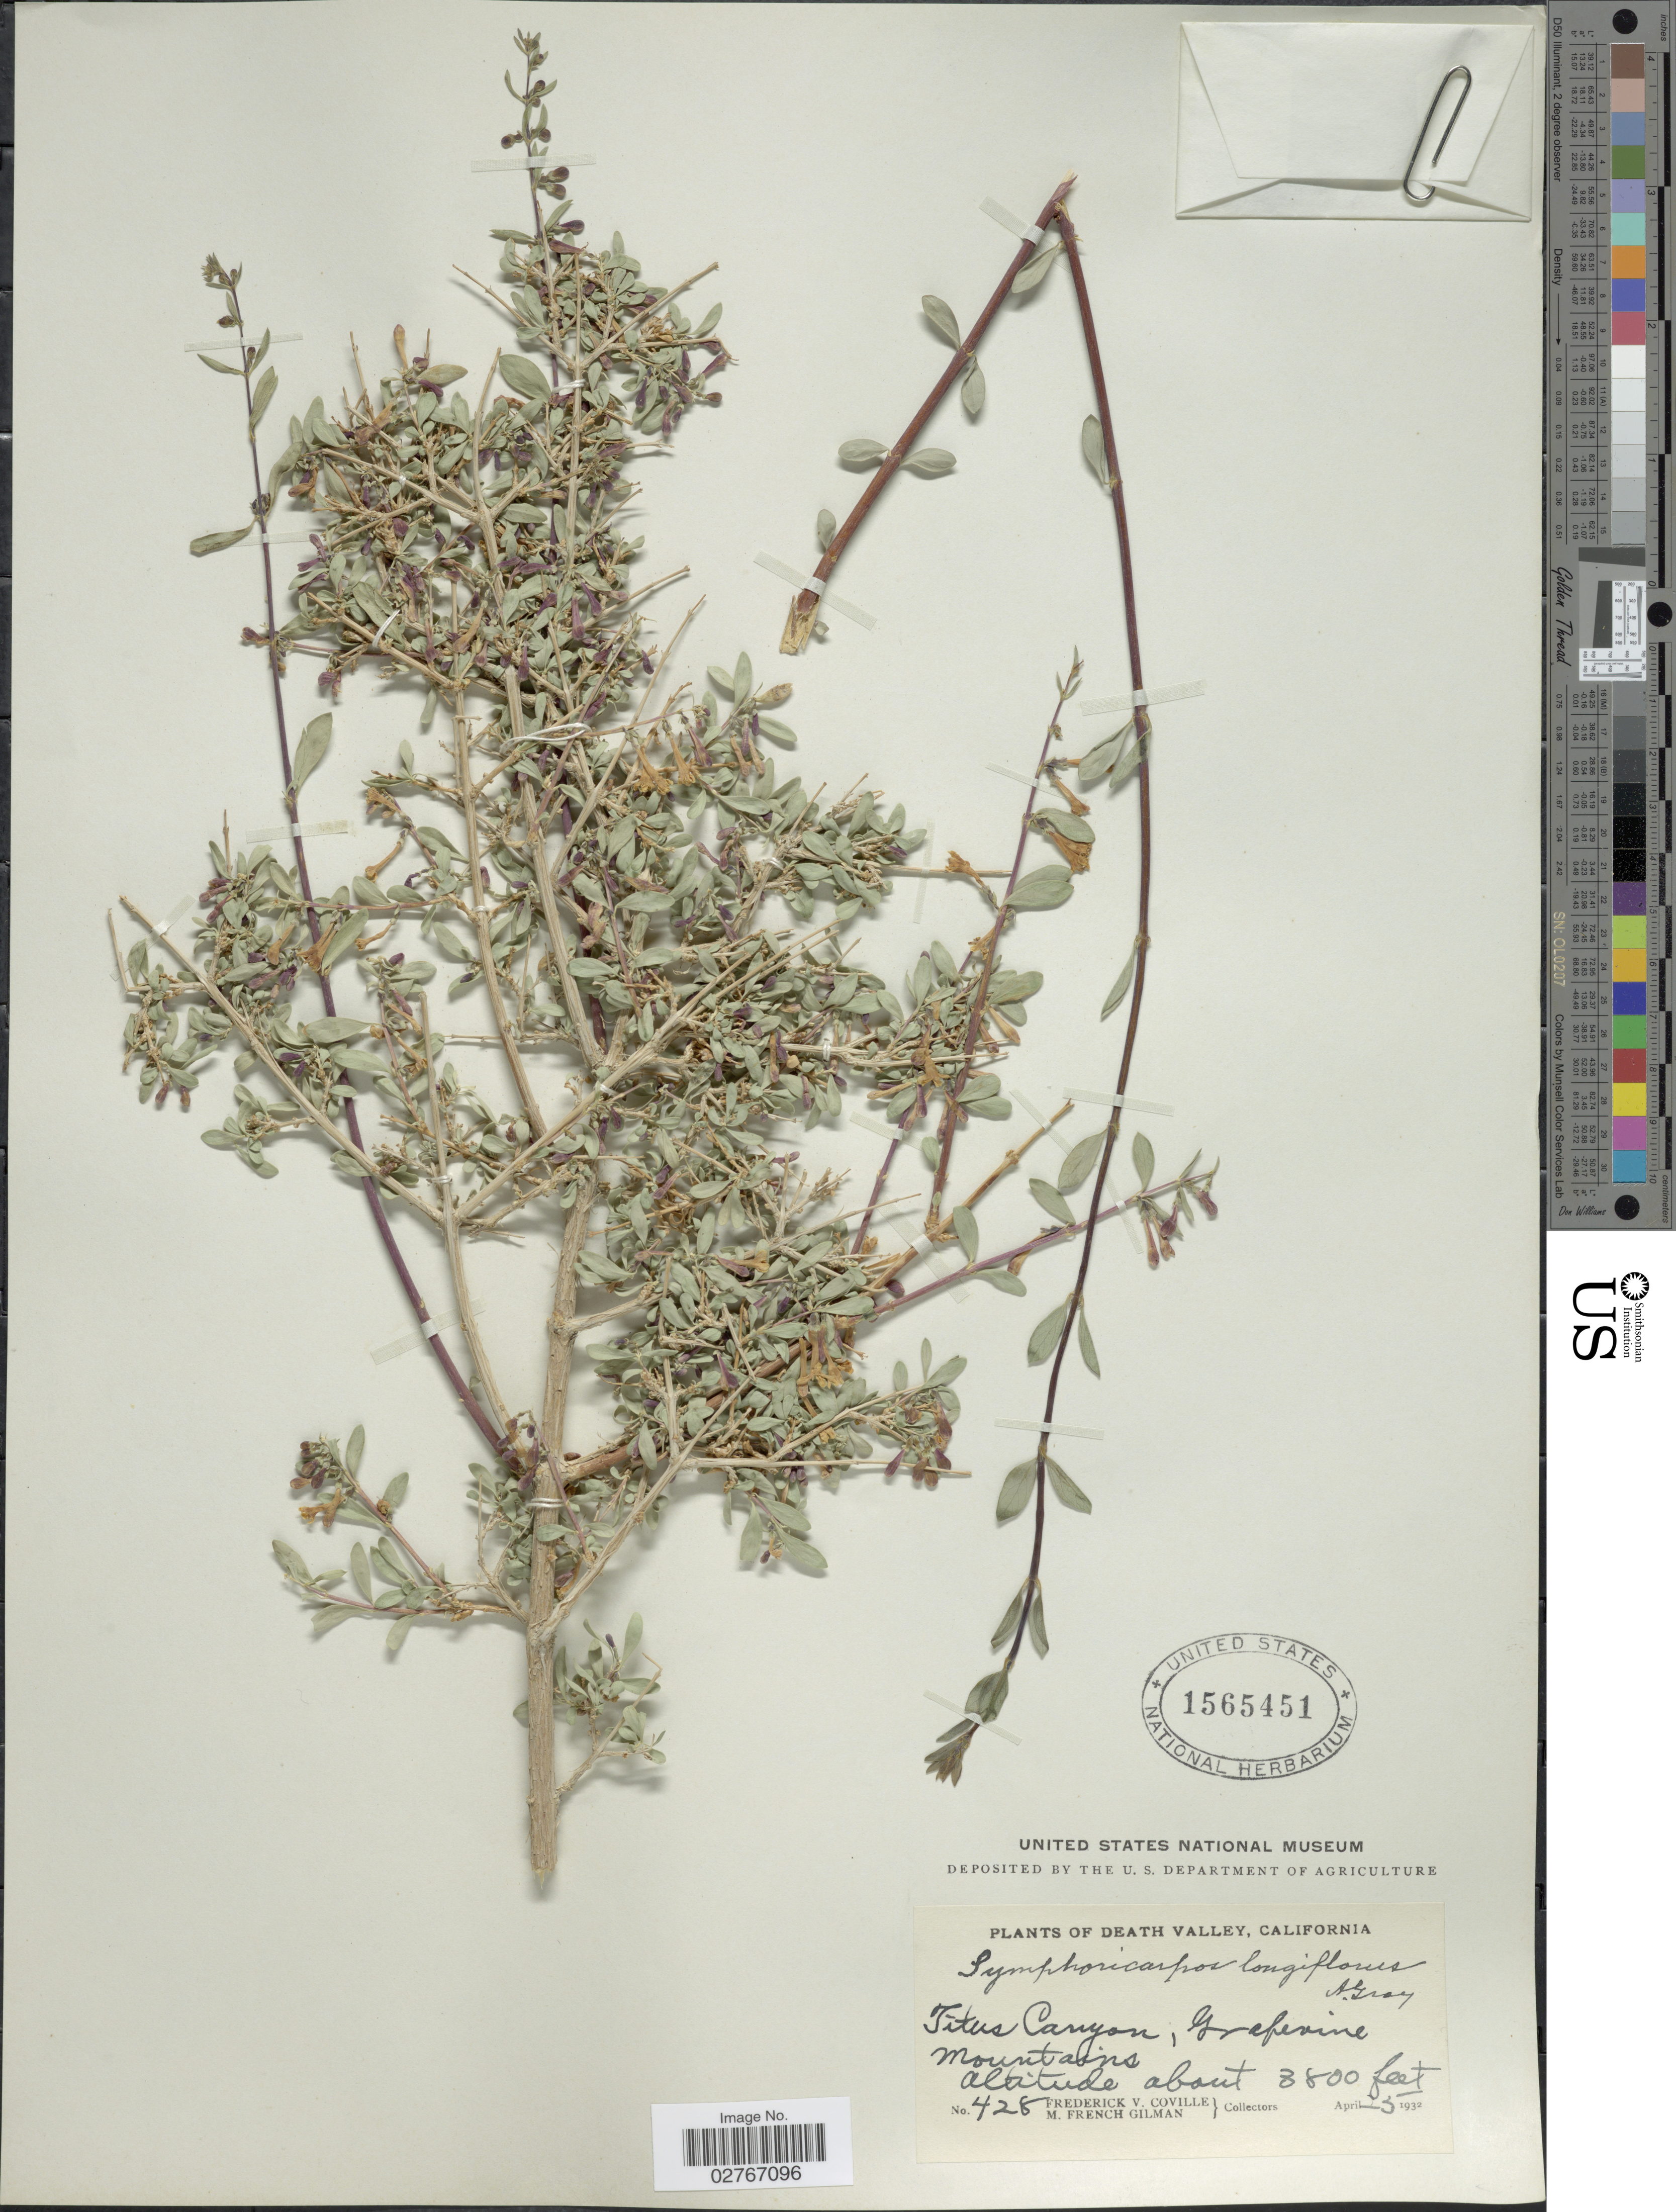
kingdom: Plantae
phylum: Tracheophyta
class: Magnoliopsida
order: Dipsacales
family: Caprifoliaceae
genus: Symphoricarpos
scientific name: Symphoricarpos longiflorus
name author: A. Gray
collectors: F. V. Coville & M. F. Gilman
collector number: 428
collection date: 1932-04-25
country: United States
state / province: California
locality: Death Valley, Titus Canyon, Grapevine Mountains.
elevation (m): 1158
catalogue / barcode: US 1565451